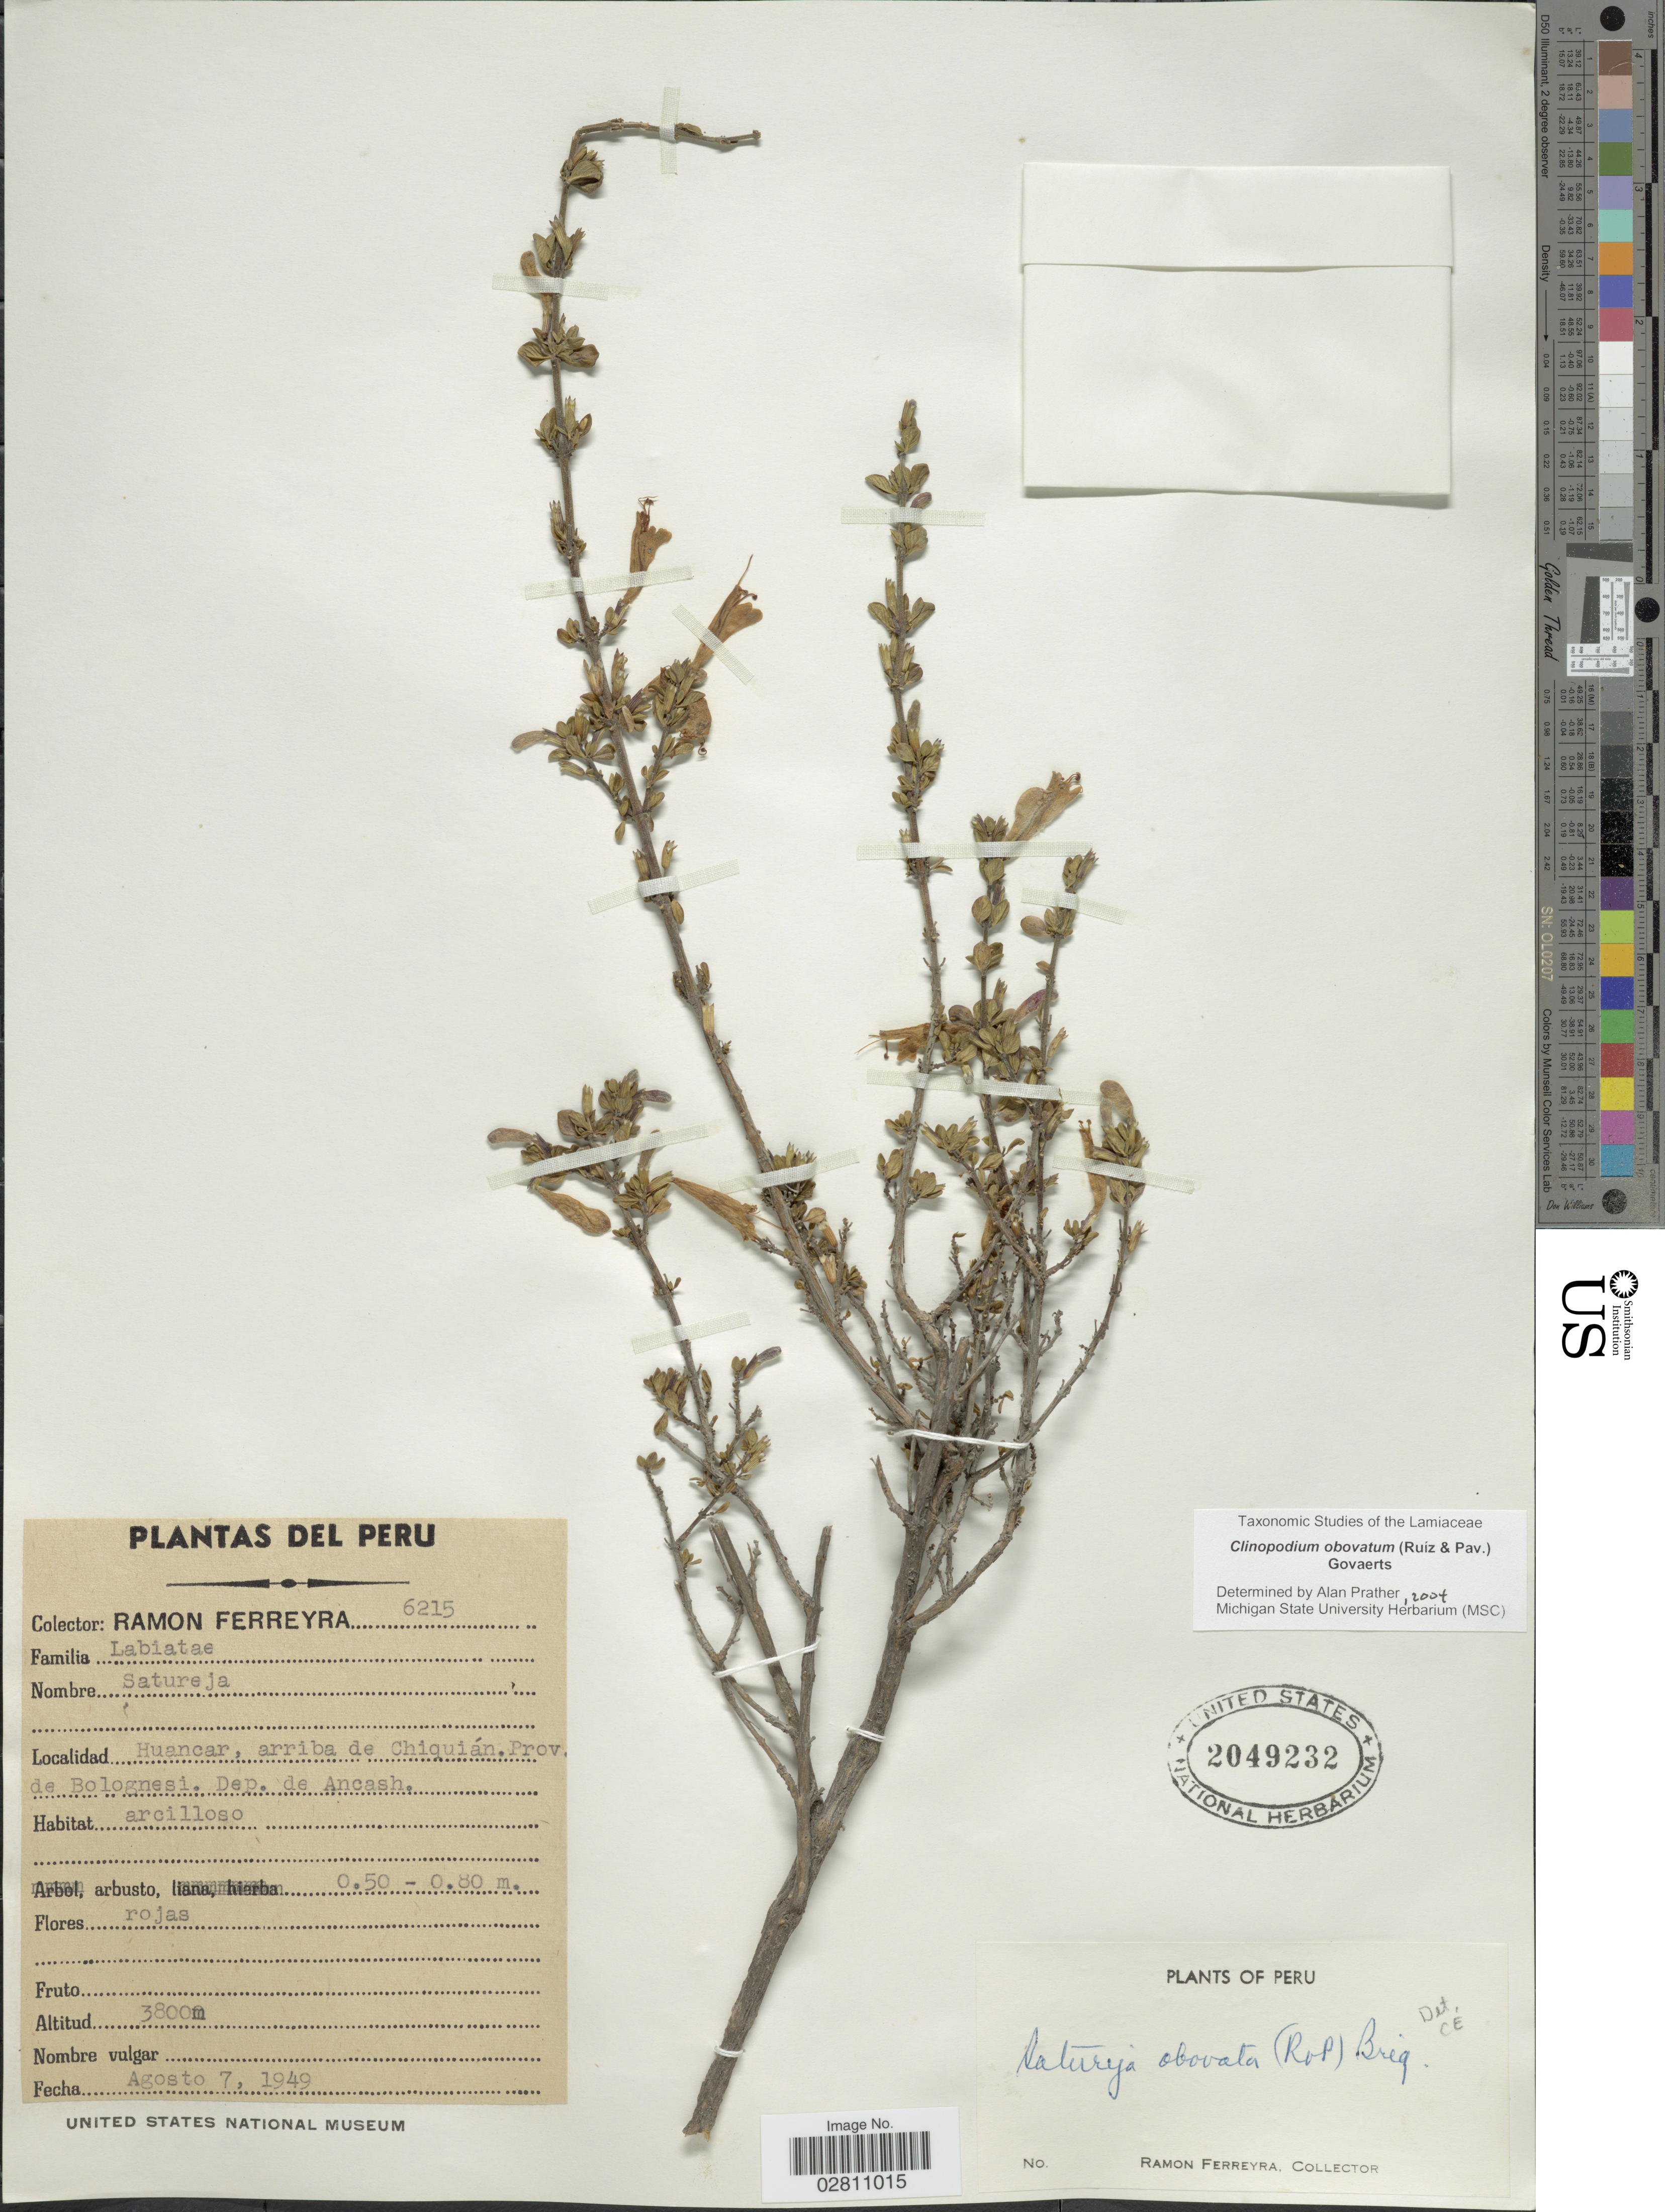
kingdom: Plantae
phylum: Tracheophyta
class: Magnoliopsida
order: Lamiales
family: Lamiaceae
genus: Clinopodium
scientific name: Clinopodium obovatum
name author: (Ruiz & Pav.) Govaerts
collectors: R. A. Ferreyra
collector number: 6215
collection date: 1949-08-07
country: Peru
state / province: Ancash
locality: Huancar, arriba de Chiquián, Prov. de Bolognesi, Dep. de Ancash.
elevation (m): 3800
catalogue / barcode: US 2049232